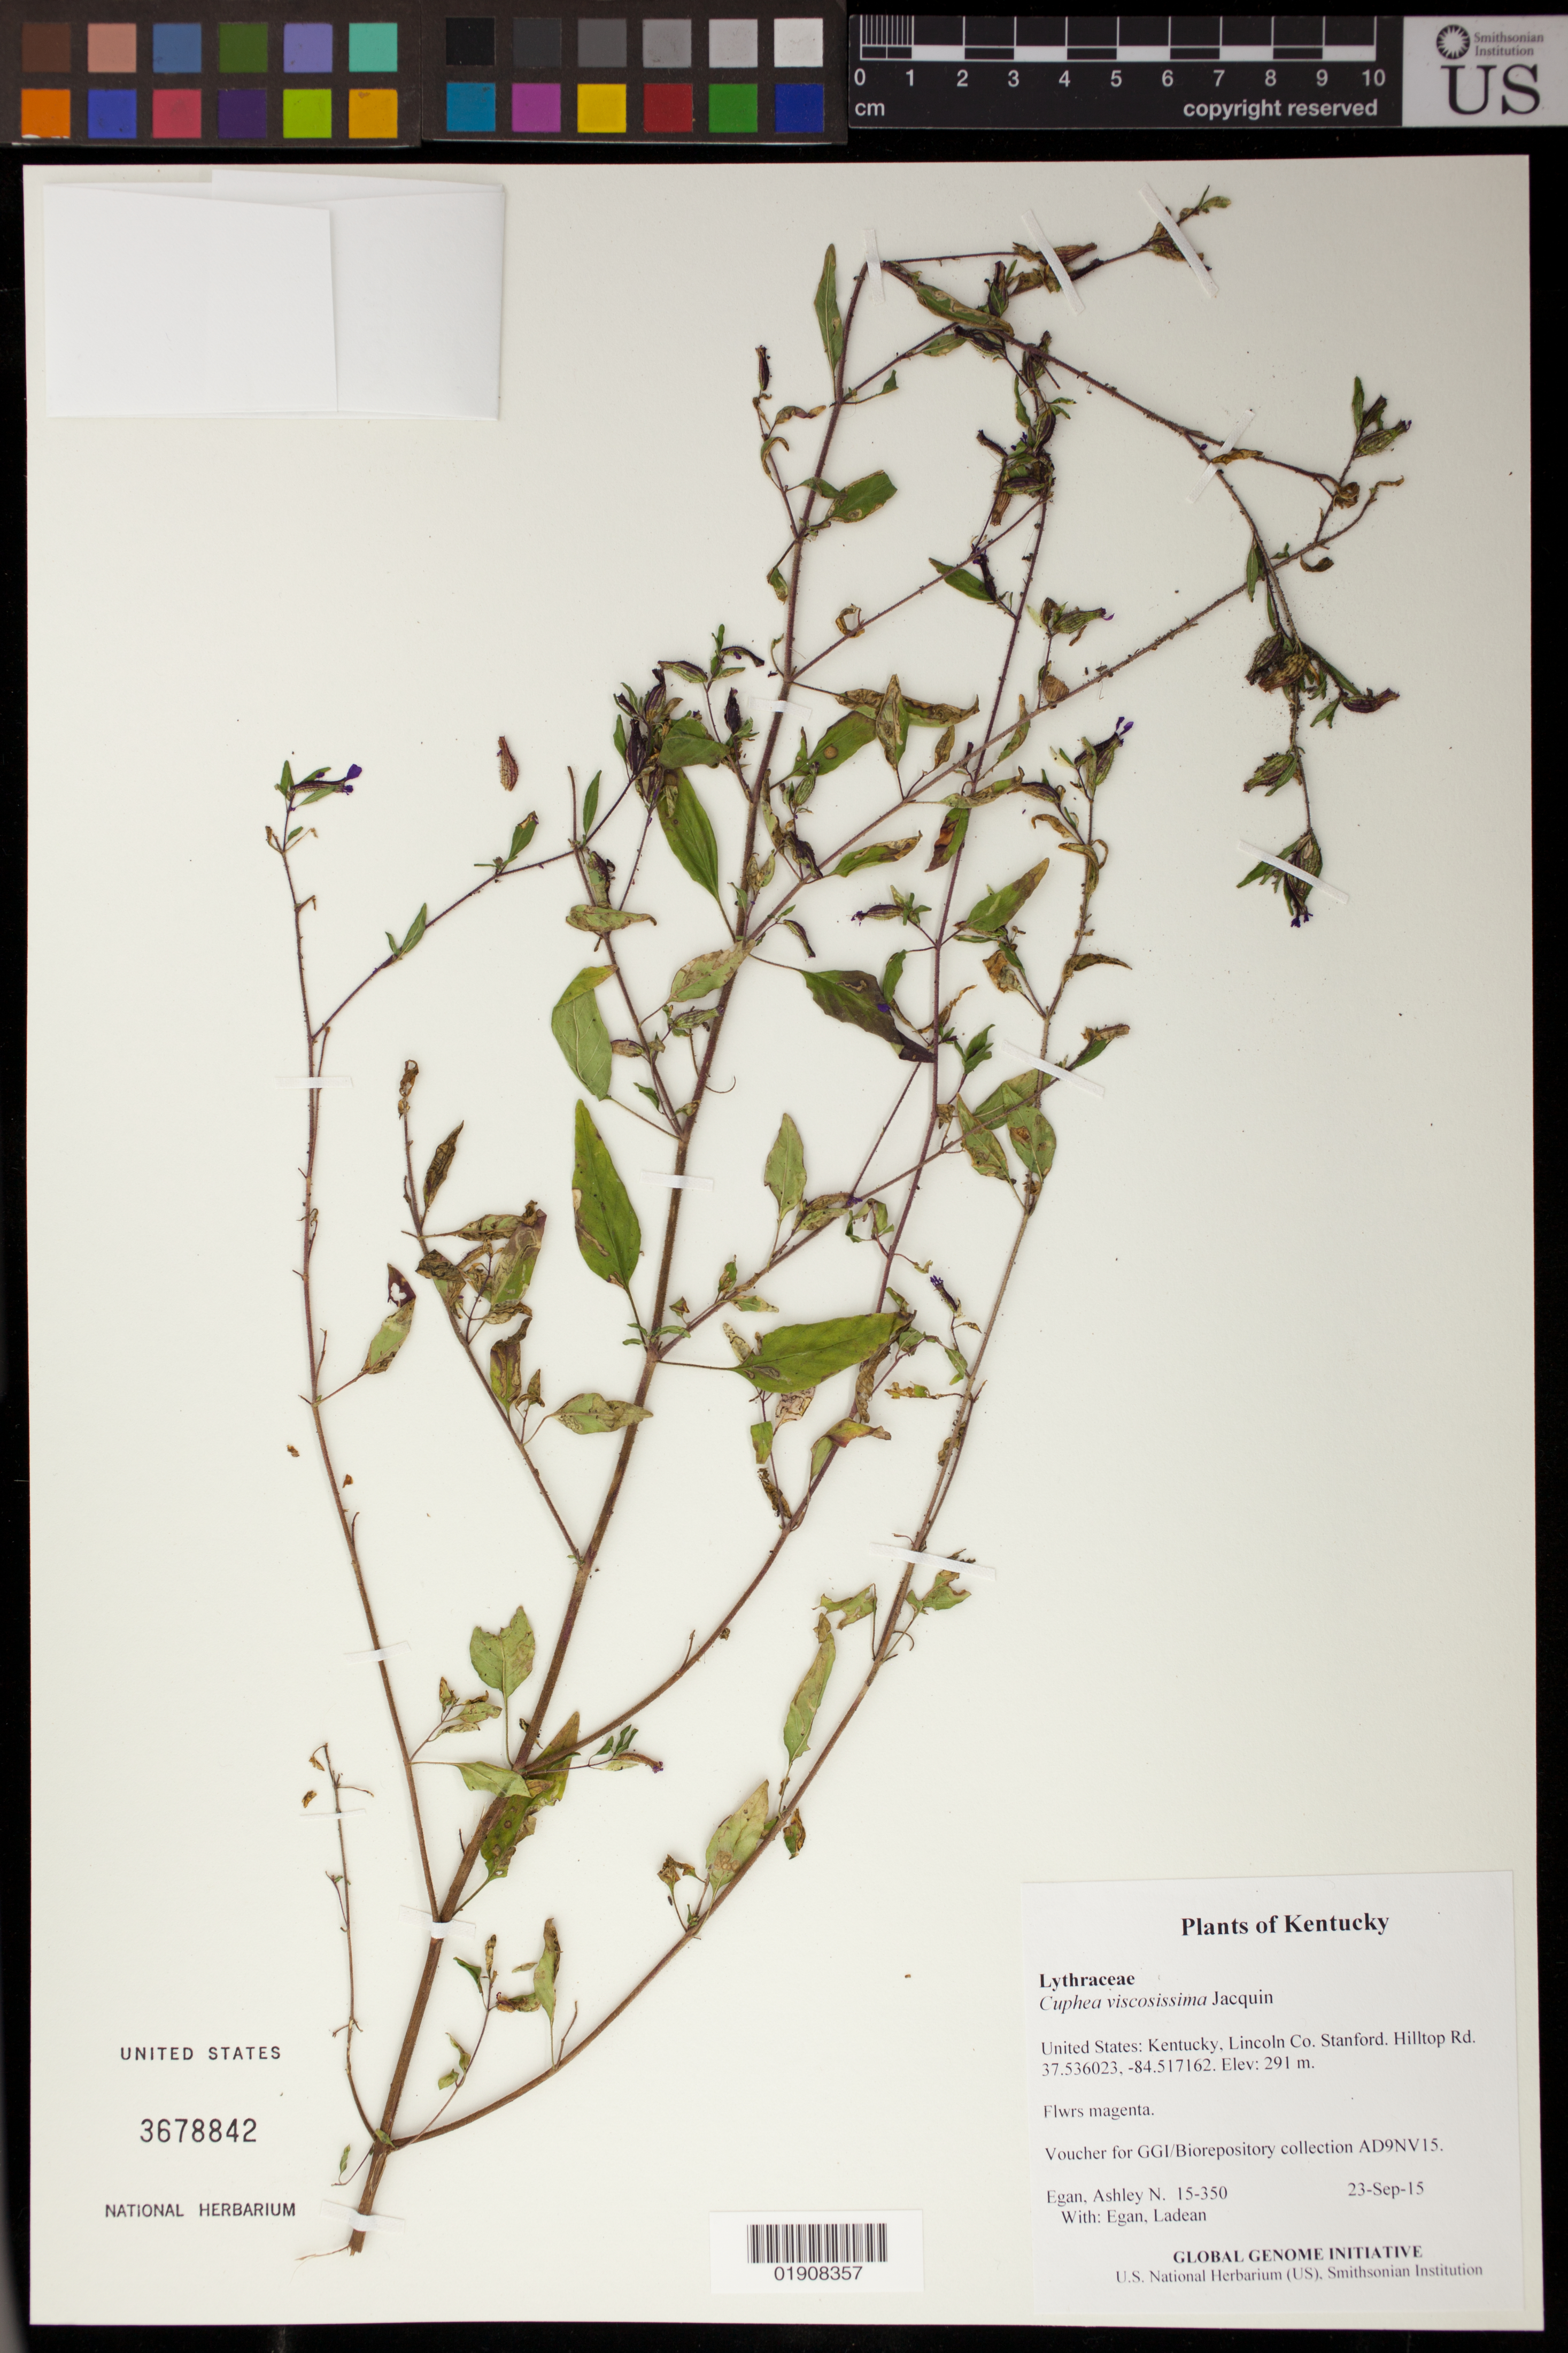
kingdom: Plantae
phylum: Tracheophyta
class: Magnoliopsida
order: Myrtales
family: Lythraceae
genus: Cuphea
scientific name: Cuphea viscosissima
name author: Jacq.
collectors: A. N. Egan & L. Egan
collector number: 15-350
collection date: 2015-09-23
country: United States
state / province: Kentucky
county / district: Lincoln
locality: Stanford. Hilltop Rd.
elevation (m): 291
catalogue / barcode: US 3678842